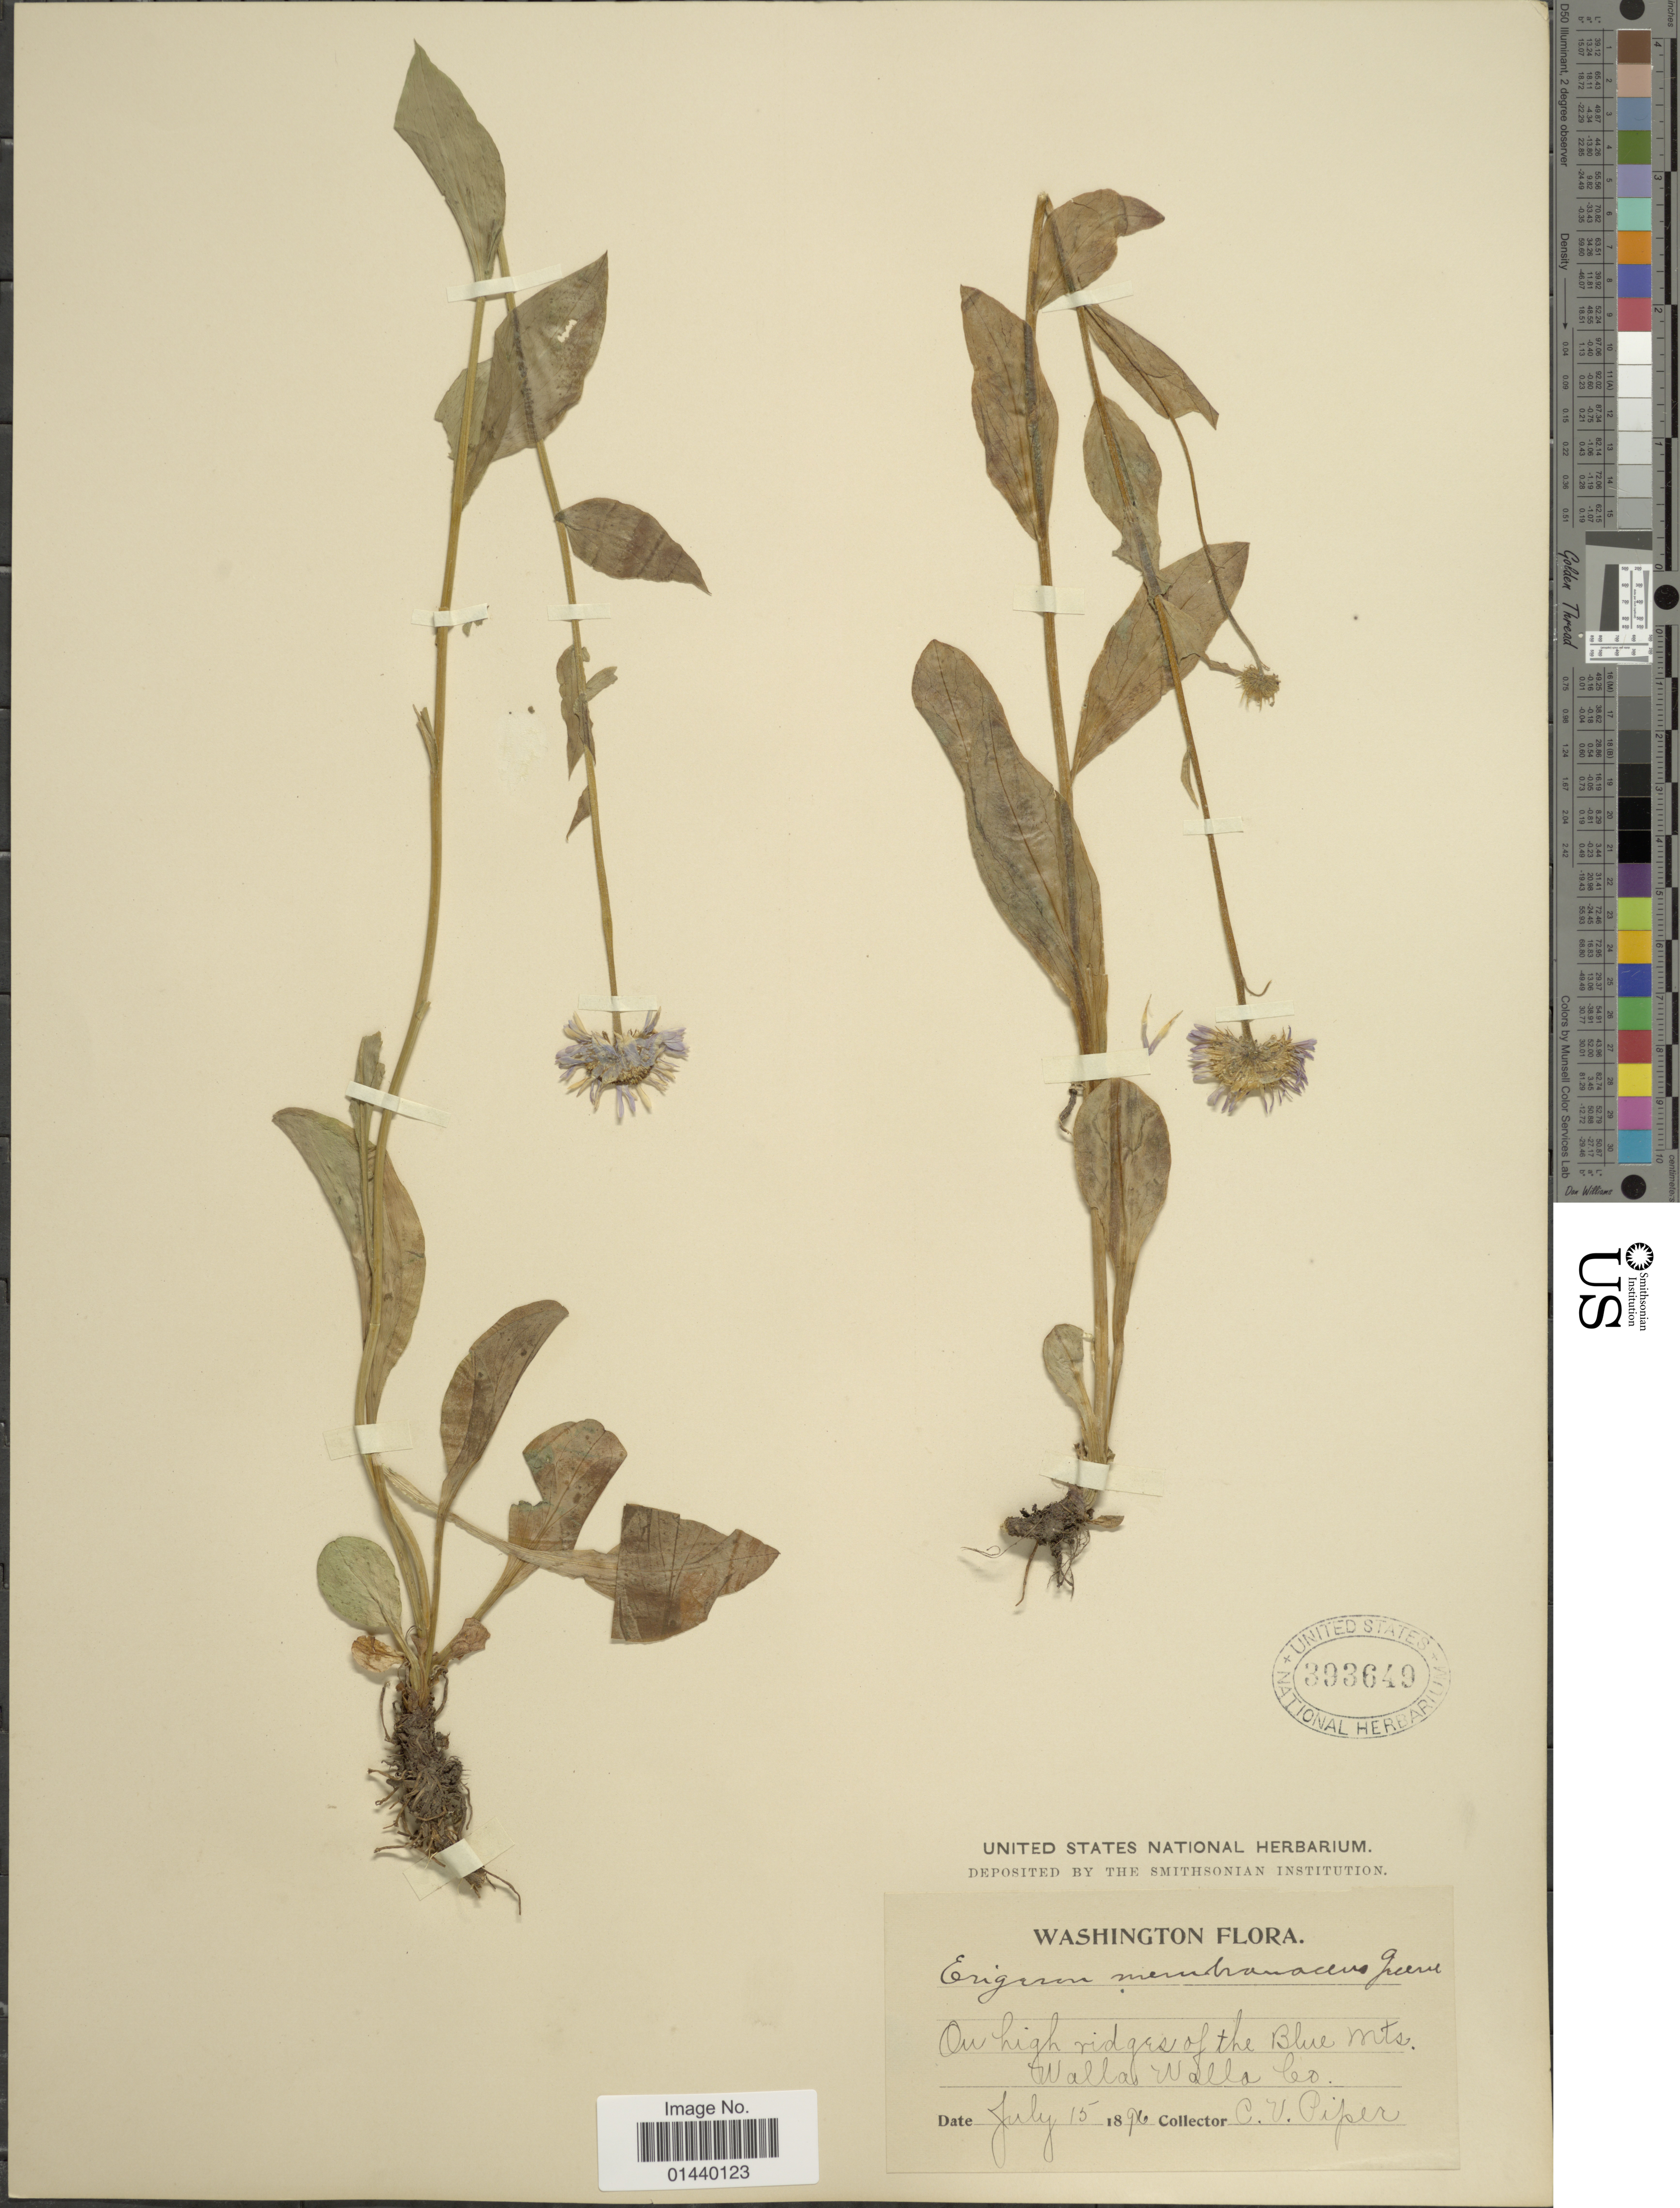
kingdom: Plantae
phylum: Tracheophyta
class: Magnoliopsida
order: Asterales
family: Asteraceae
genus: Erigeron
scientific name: Erigeron salsuginosus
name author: (Richardson ex R. Br.) A. Gray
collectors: C. V. Piper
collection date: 1896-07-15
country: United States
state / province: Washington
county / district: Walla Walla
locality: On high ridges of the Blue Mts. Wallas Walla Co.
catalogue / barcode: US 393649